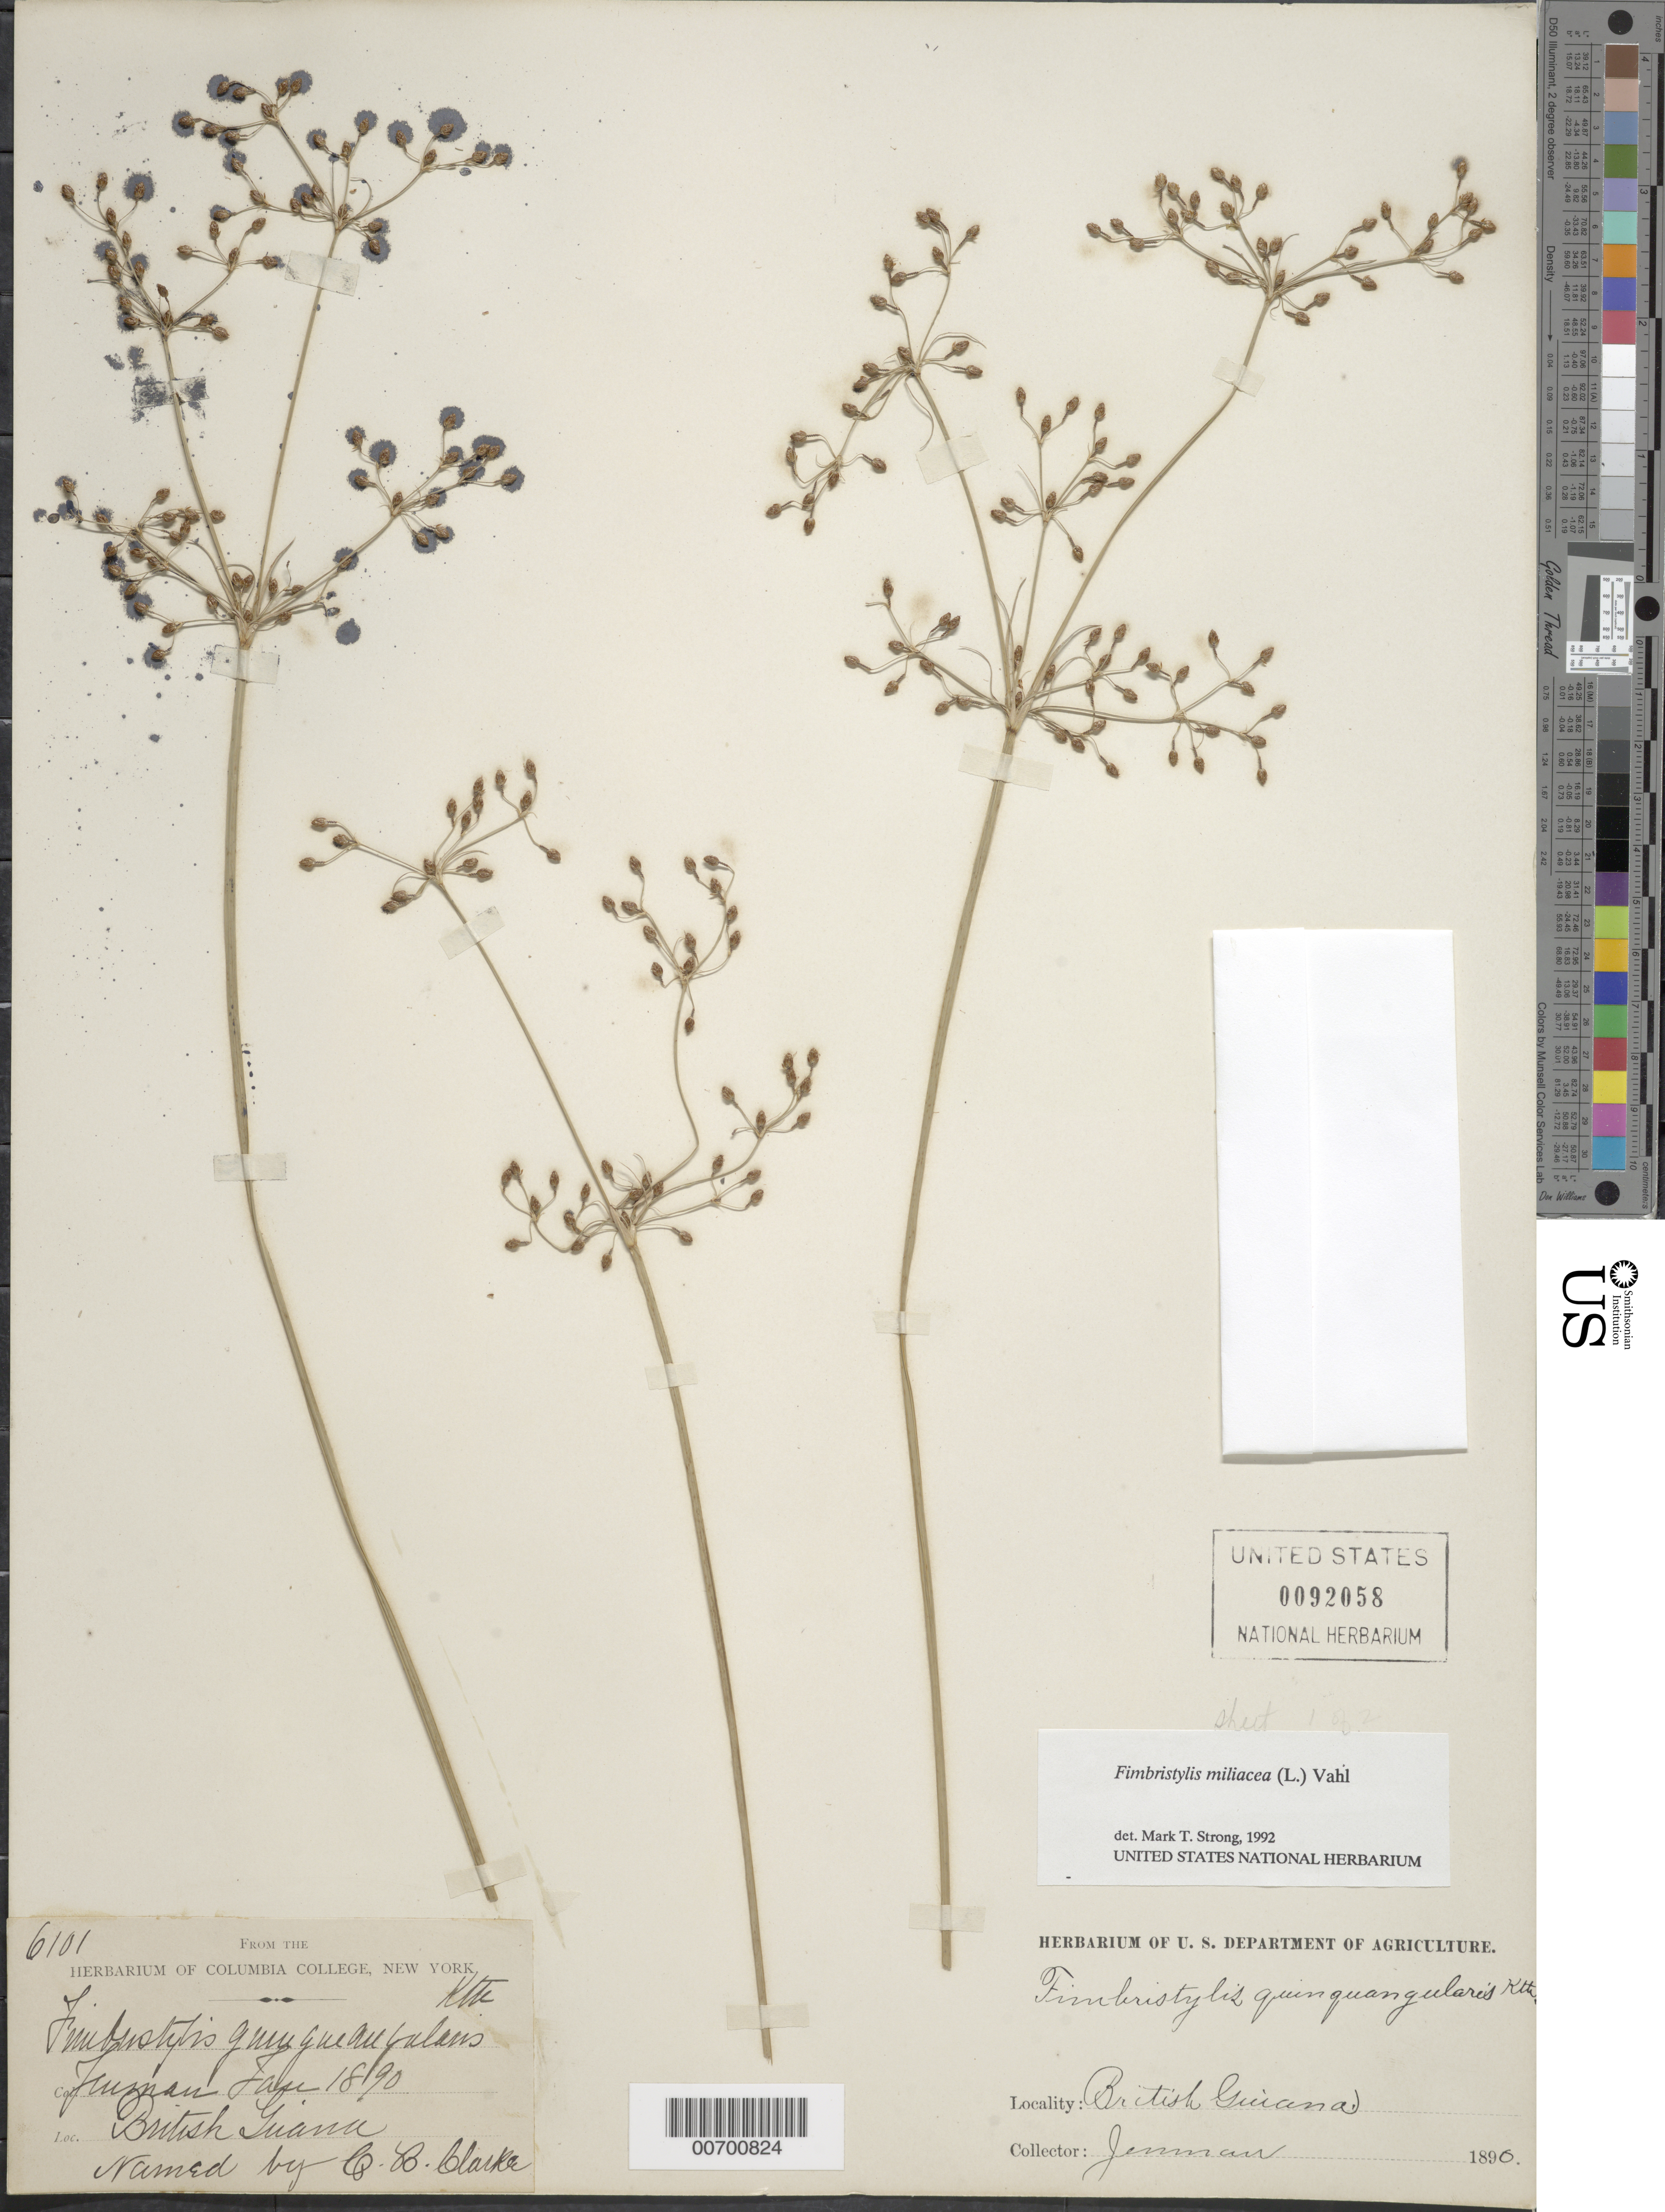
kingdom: Plantae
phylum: Tracheophyta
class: Liliopsida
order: Poales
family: Cyperaceae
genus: Fimbristylis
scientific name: Fimbristylis littoralis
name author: Gaudich.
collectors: G. S. Jenman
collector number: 6101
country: Guyana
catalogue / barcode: US 92058